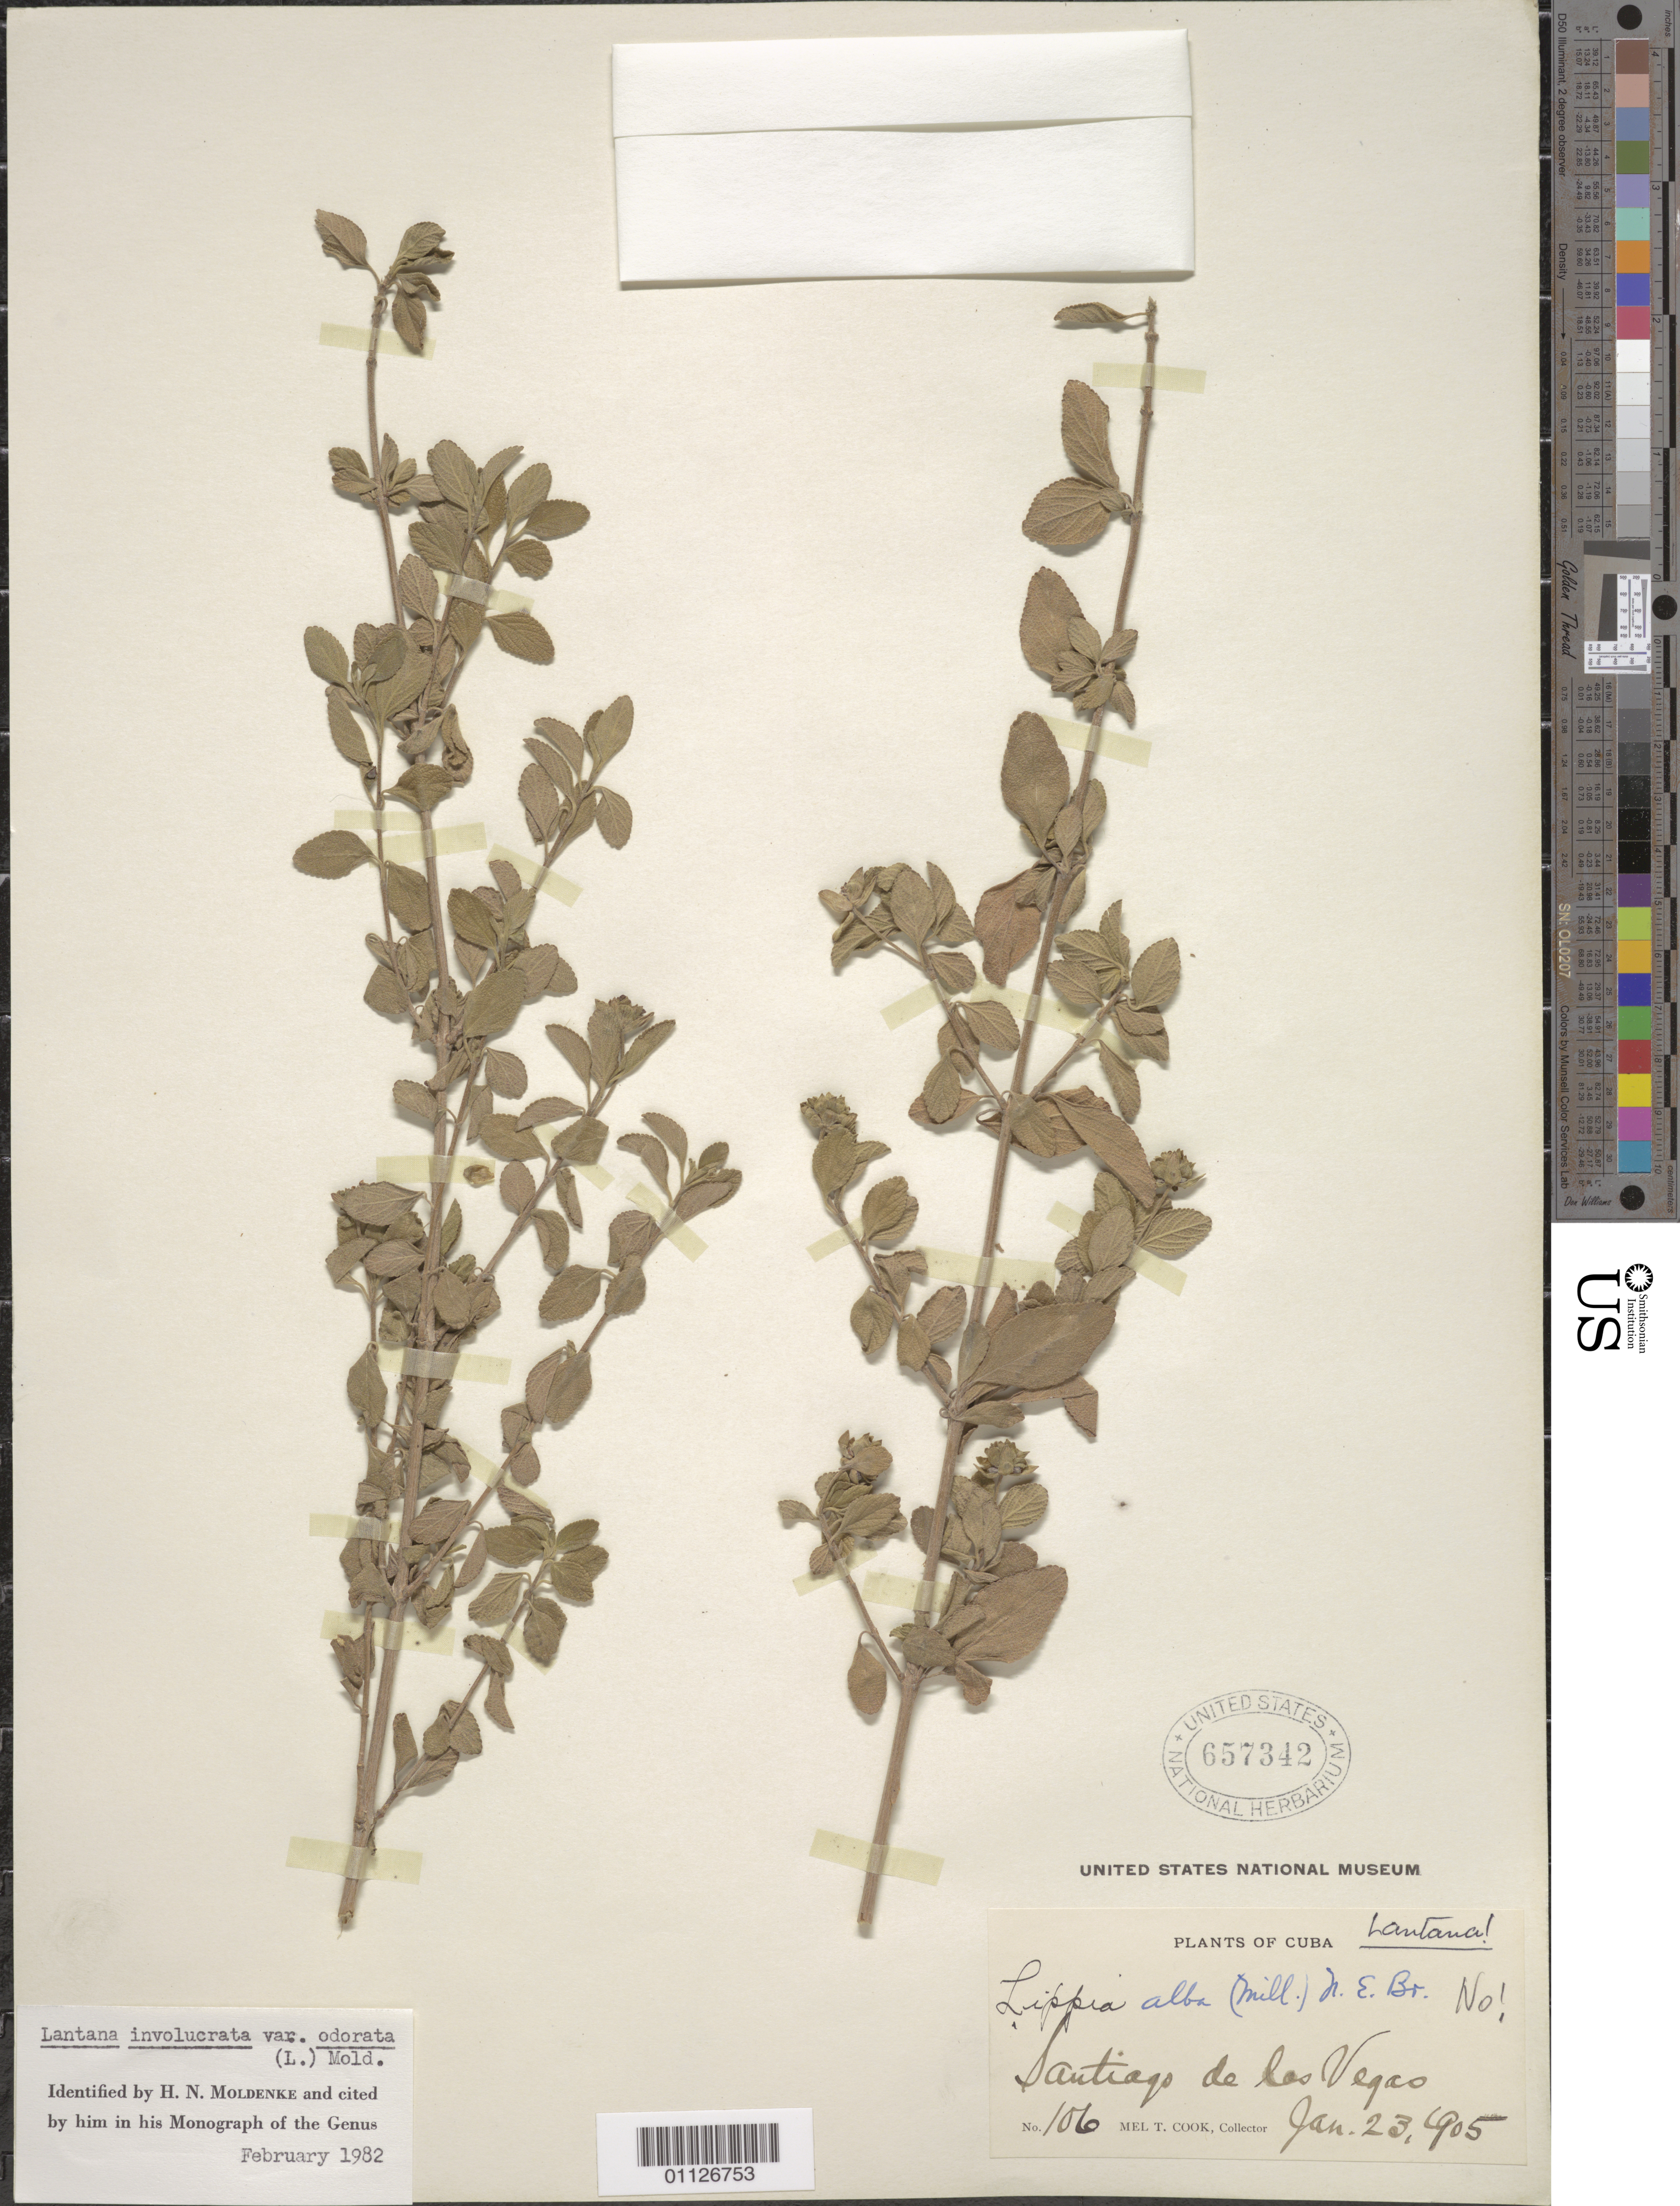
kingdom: Plantae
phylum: Tracheophyta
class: Magnoliopsida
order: Lamiales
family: Verbenaceae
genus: Lantana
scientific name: Lantana involucrata var. odorata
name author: (L.) Moldenke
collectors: M. T. Cook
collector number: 106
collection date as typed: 23 Jan 1905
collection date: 1905-01-23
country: Cuba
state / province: La Habana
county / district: Municipio Boyeros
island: Cuba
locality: Santiago de las Vegas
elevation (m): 97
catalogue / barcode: US 657342